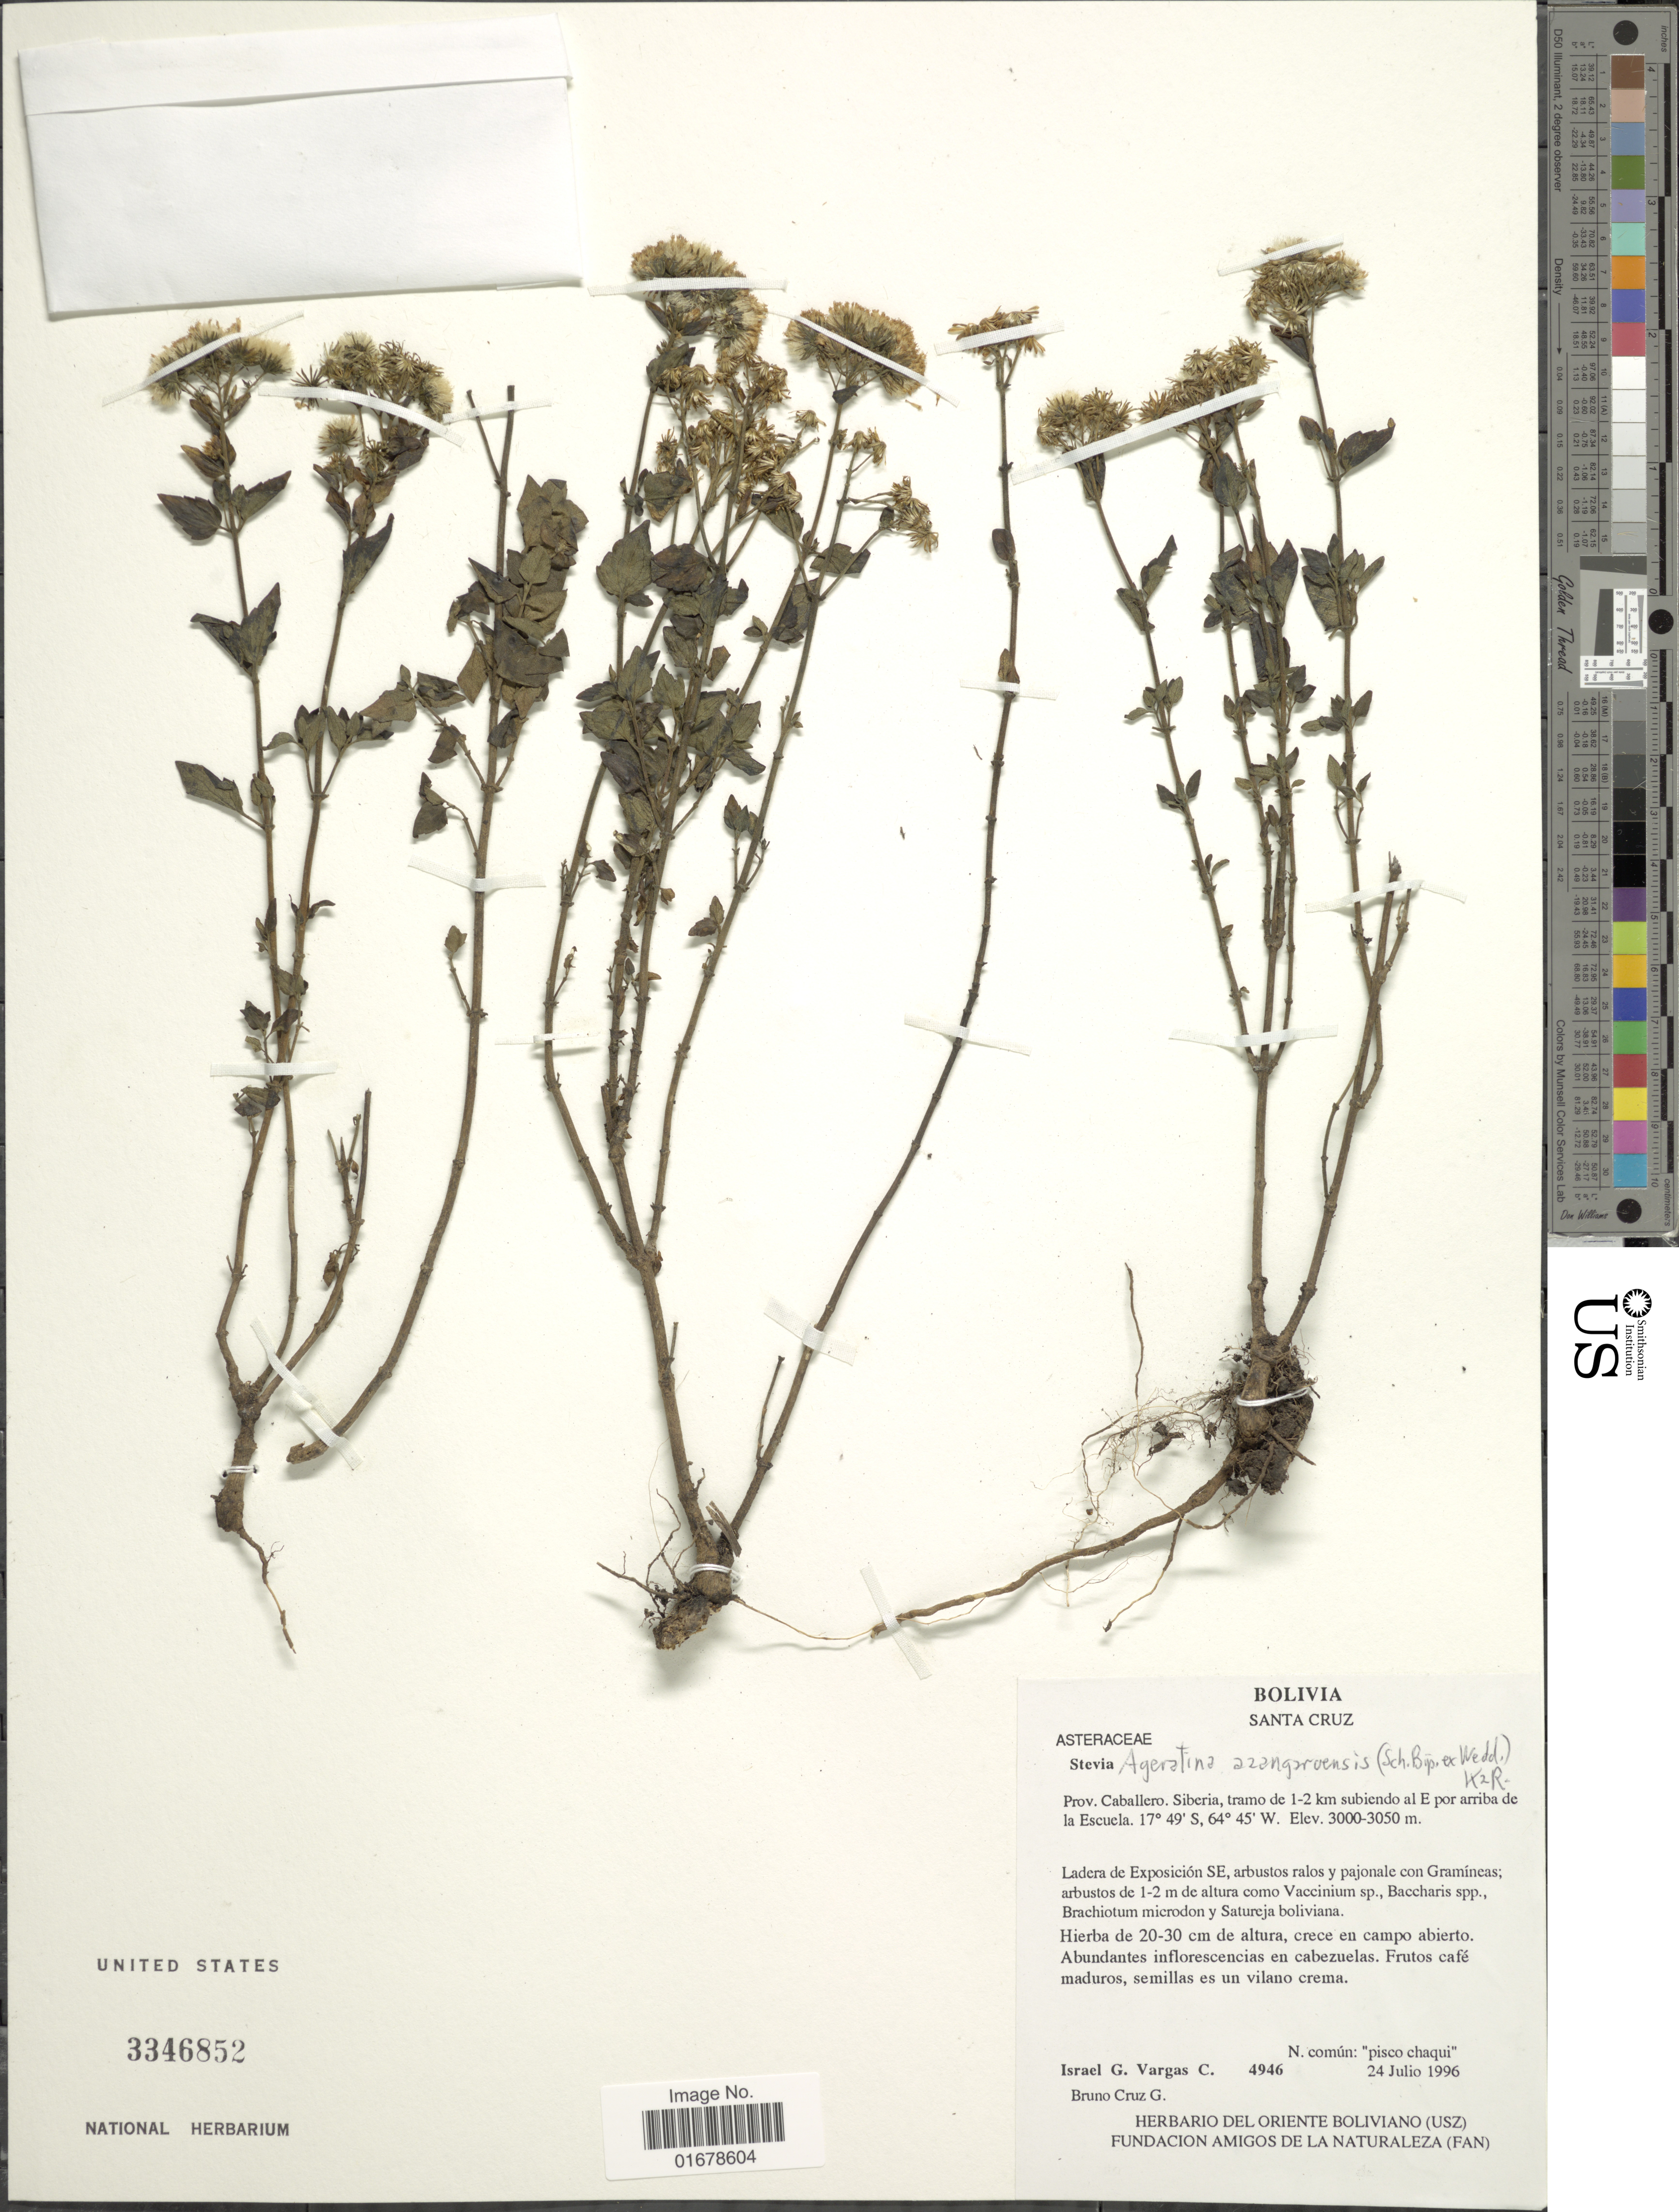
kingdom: Plantae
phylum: Tracheophyta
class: Magnoliopsida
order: Asterales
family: Asteraceae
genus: Ageratina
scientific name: Ageratina azangaroensis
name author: (Sch. Bip. ex Wedd.) R.M. King & H. Rob.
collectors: I. G. Vargas C. & B. Cruz G.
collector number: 4946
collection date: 1996-07-24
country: Bolivia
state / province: Santa Cruz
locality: Santa Cruz, Prov. Caballero, Siberia, tramo de 1-2 km subiendo al E por arriba de La Escuela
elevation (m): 3000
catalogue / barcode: US 3346852